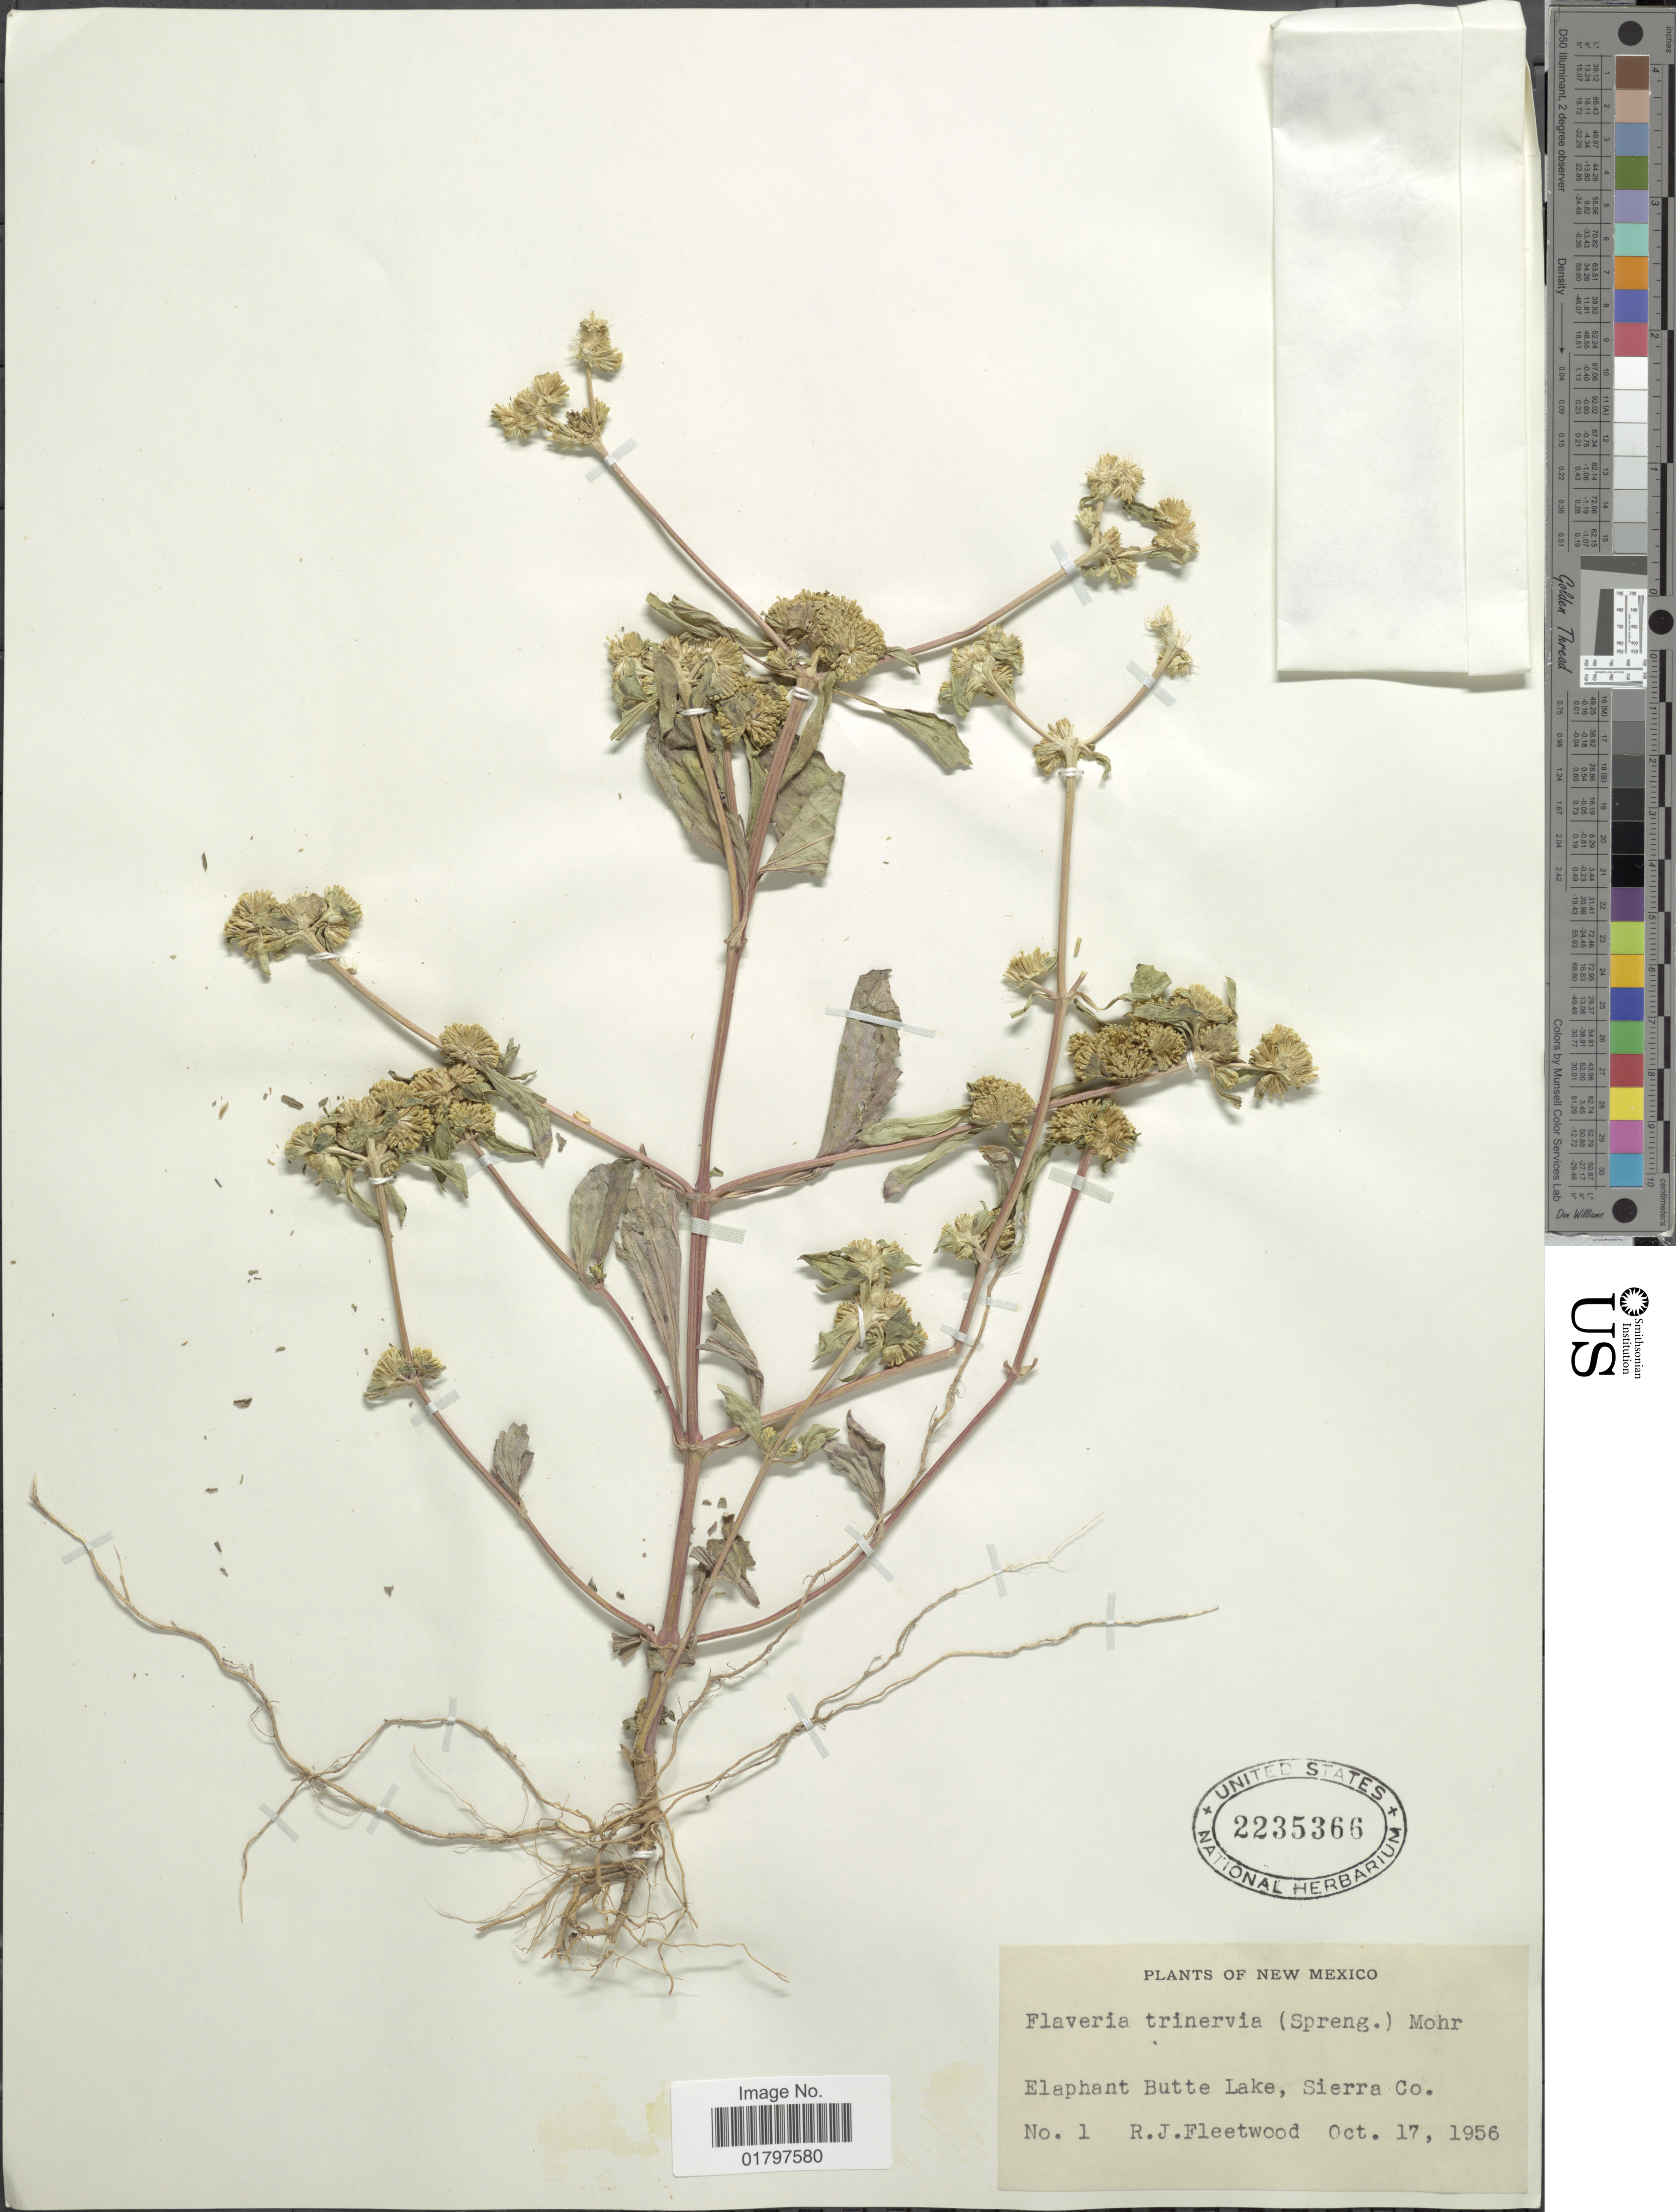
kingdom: Plantae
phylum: Tracheophyta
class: Magnoliopsida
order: Asterales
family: Asteraceae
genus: Flaveria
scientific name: Flaveria trinervia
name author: (Spreng.) C. Mohr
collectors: R. J. Fleetwood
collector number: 1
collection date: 1956-10-17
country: United States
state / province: New Mexico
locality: Elaphant Butte Lake, Sierra Co.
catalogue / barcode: US 2235366